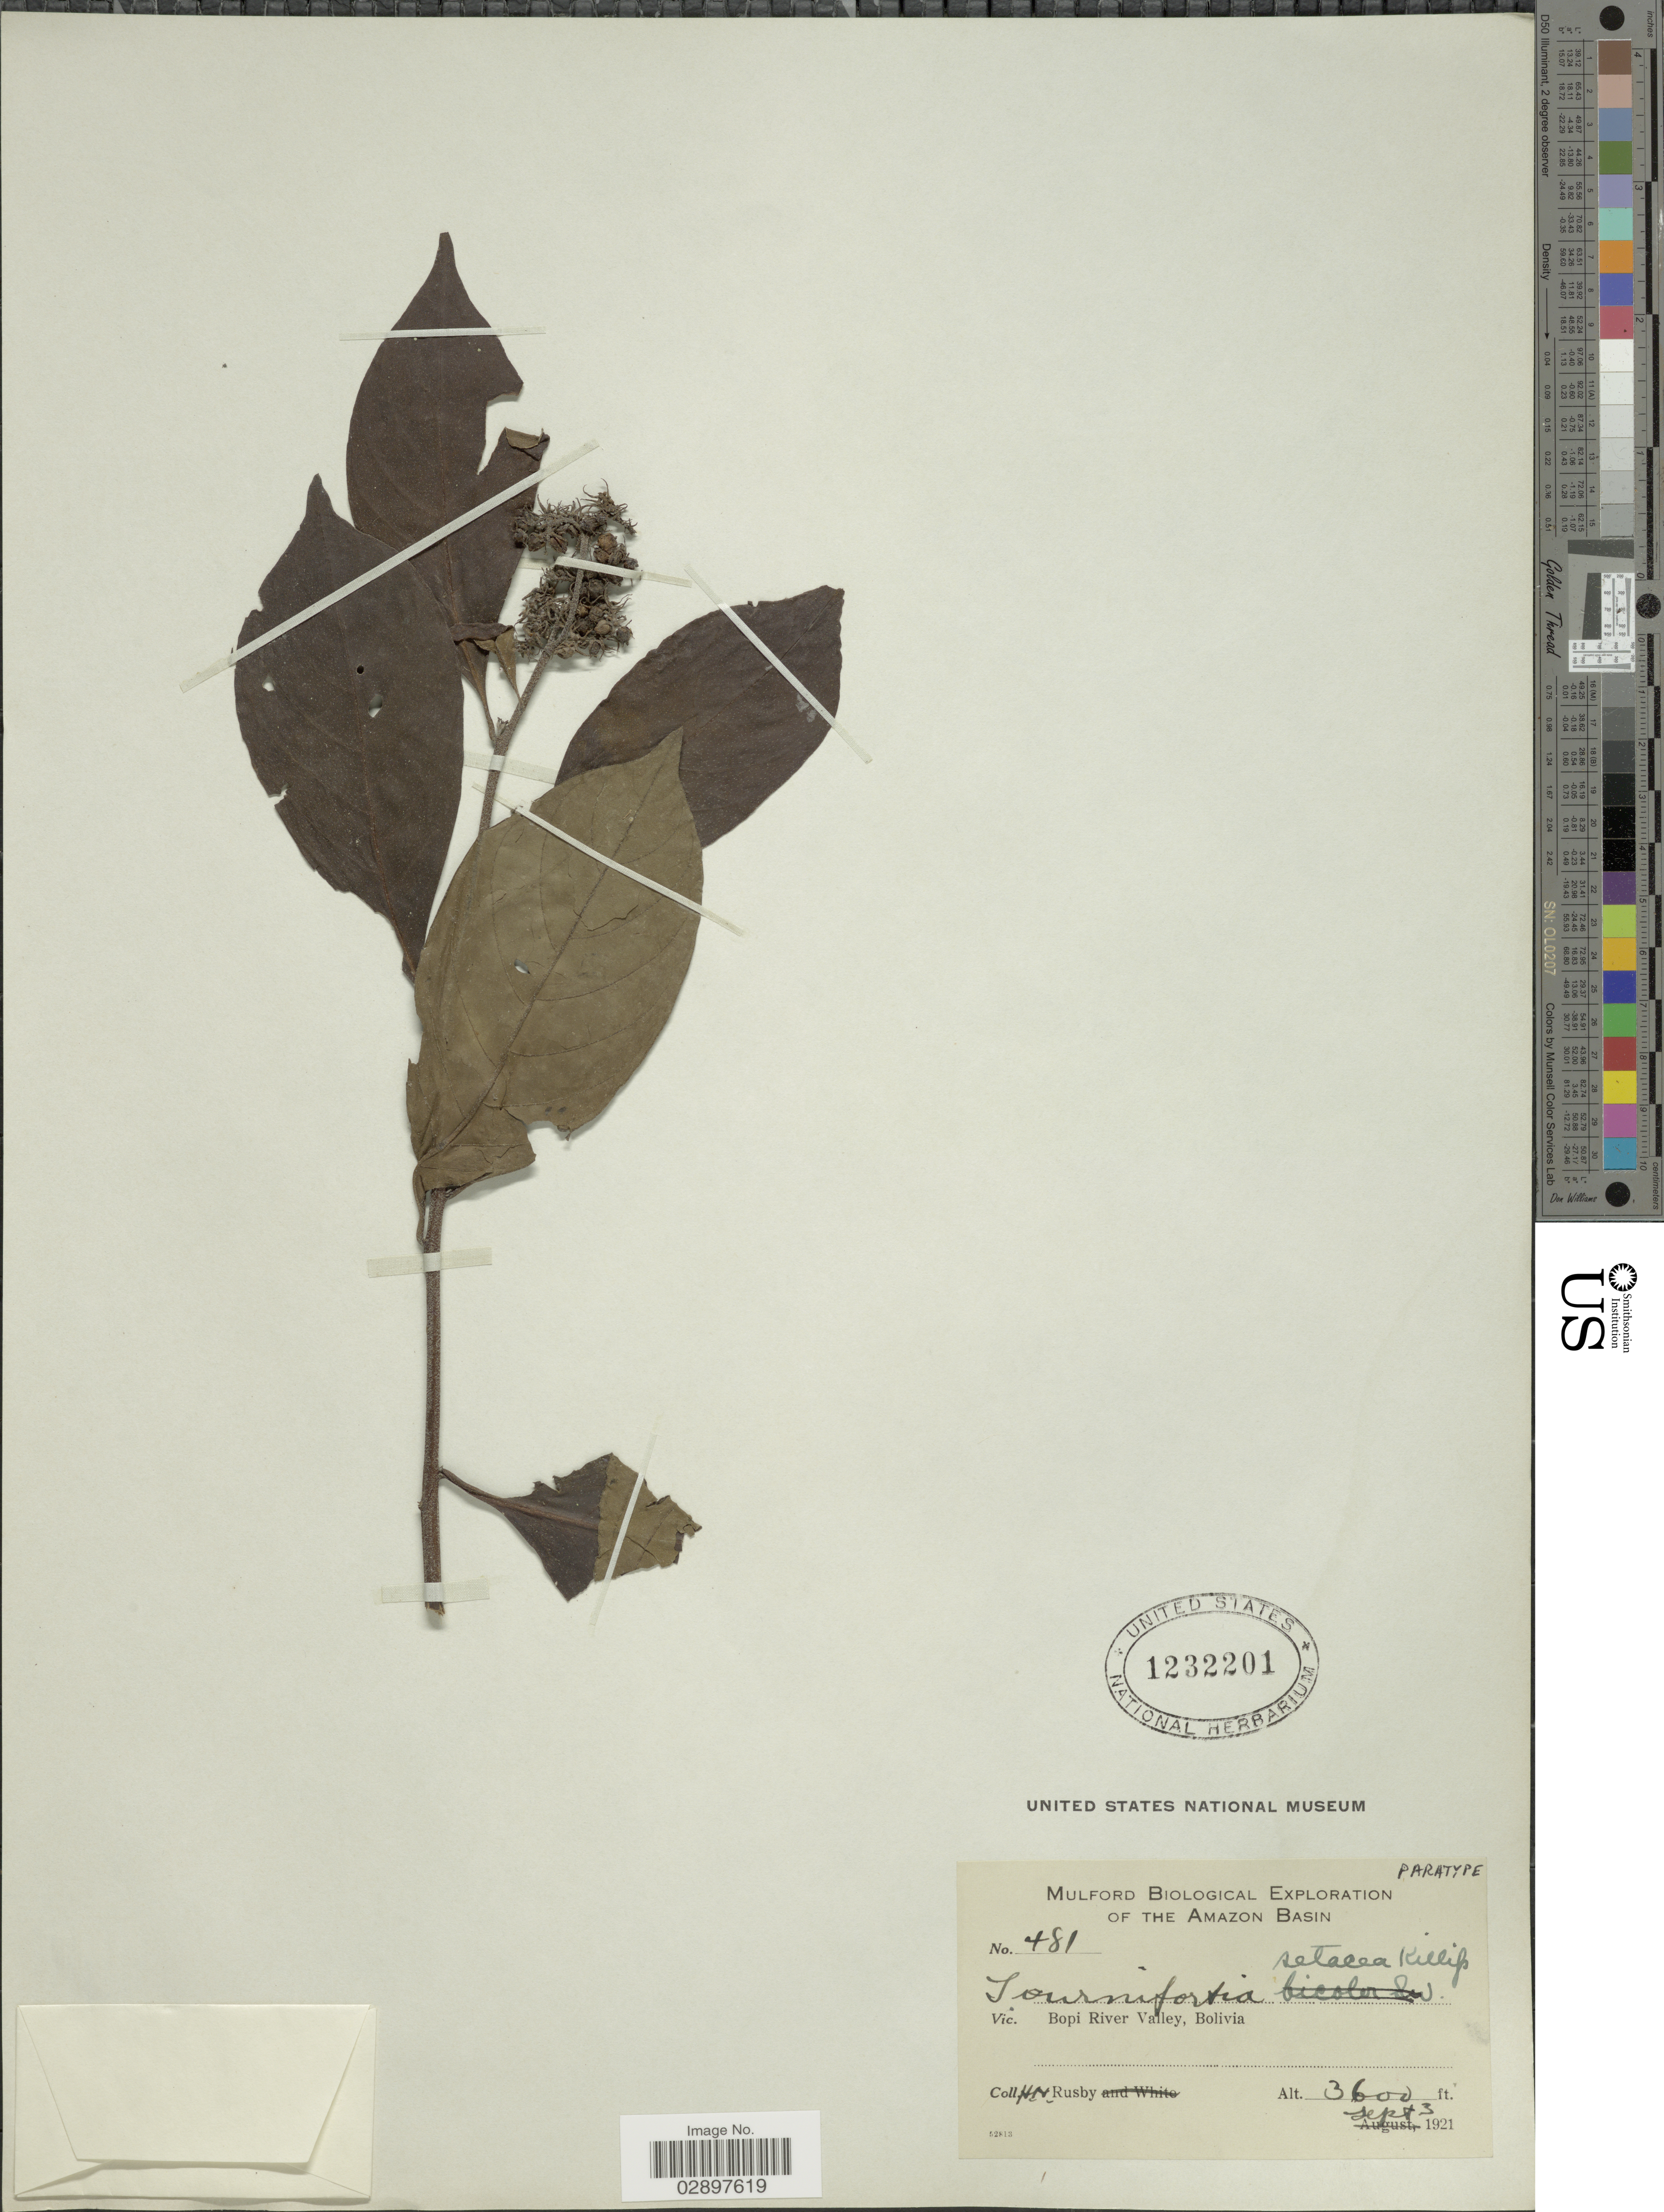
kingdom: Plantae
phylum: Tracheophyta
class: Magnoliopsida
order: Boraginales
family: Heliotropiaceae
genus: Tournefortia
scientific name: Tournefortia setacea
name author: Killip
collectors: H. H. Rusby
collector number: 481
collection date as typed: Sept 3, 1921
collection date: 1921-09-03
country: Bolivia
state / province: La Paz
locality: Bopi River Valley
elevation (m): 1097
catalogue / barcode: US 1232201